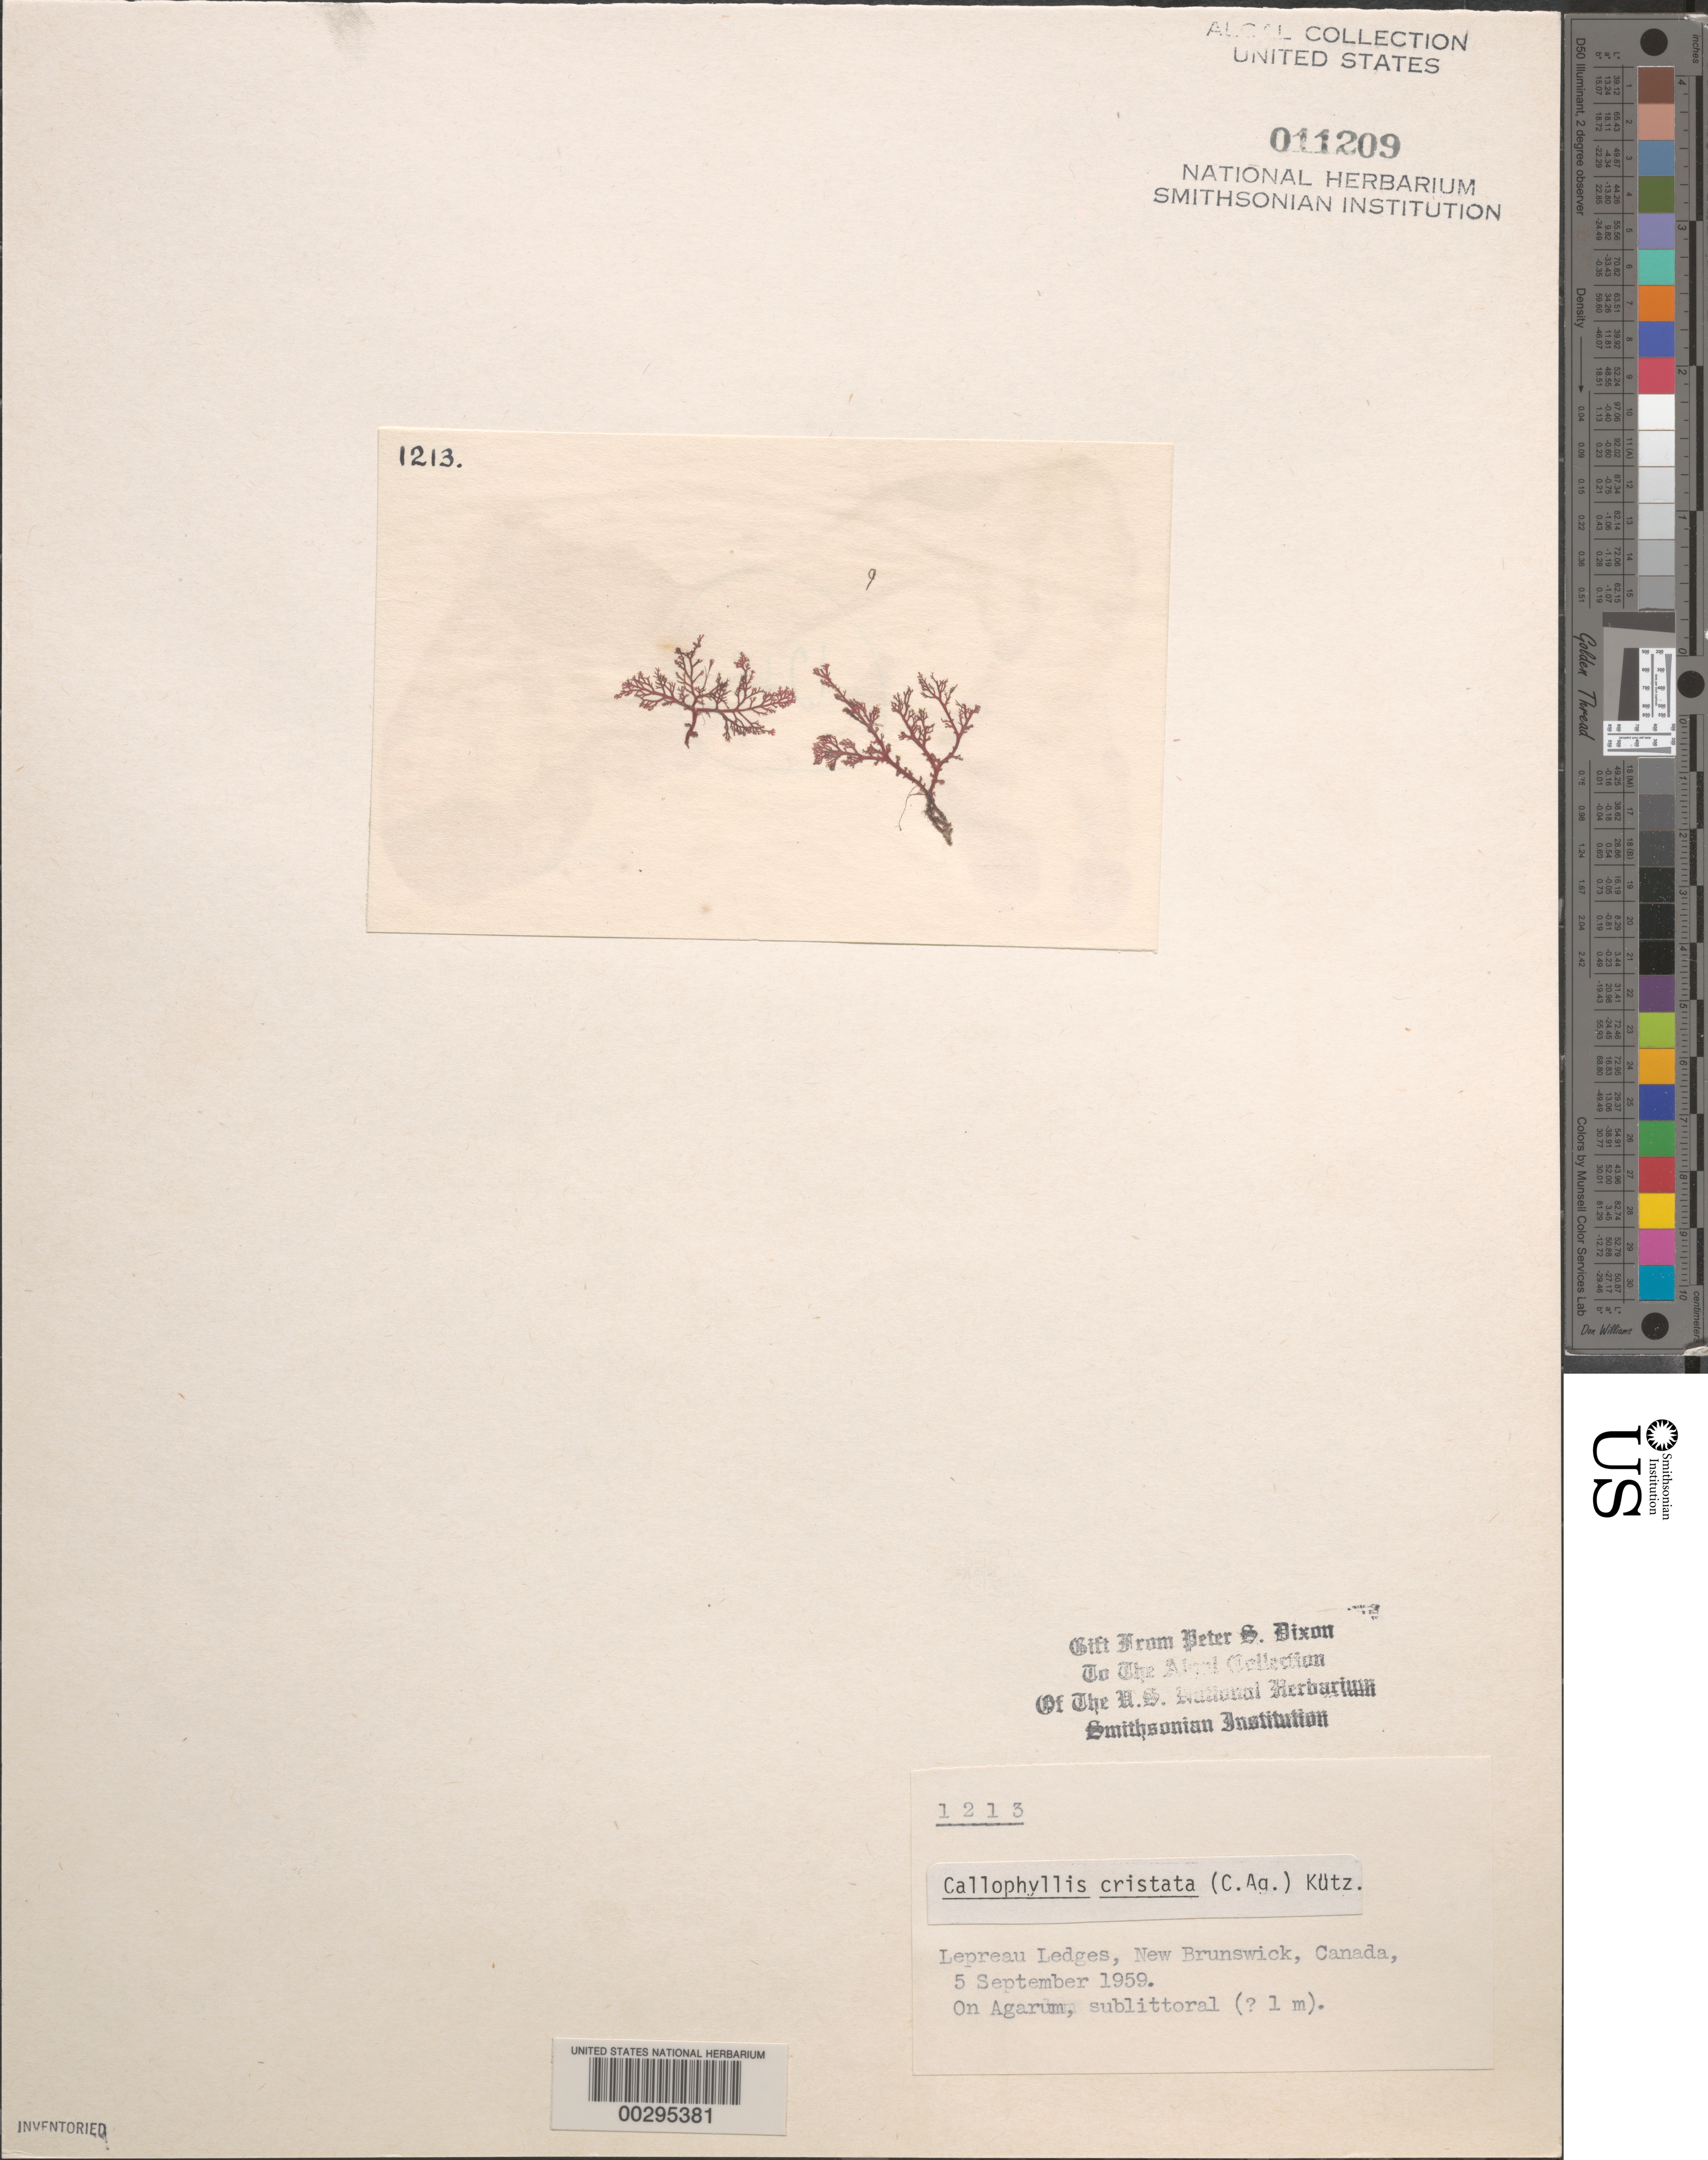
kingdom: Plantae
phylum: Rhodophyta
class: Florideophyceae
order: Gigartinales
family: Kallymeniaceae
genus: Euthora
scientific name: Euthora cristata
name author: (C. Agardh) J. Agardh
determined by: Algae name updating Project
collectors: P. S. Dixon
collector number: PSD 1213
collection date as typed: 05 Sep 1959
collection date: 1959-09-05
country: Canada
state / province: New Brunswick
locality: Lepreau ledges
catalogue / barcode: US 11209